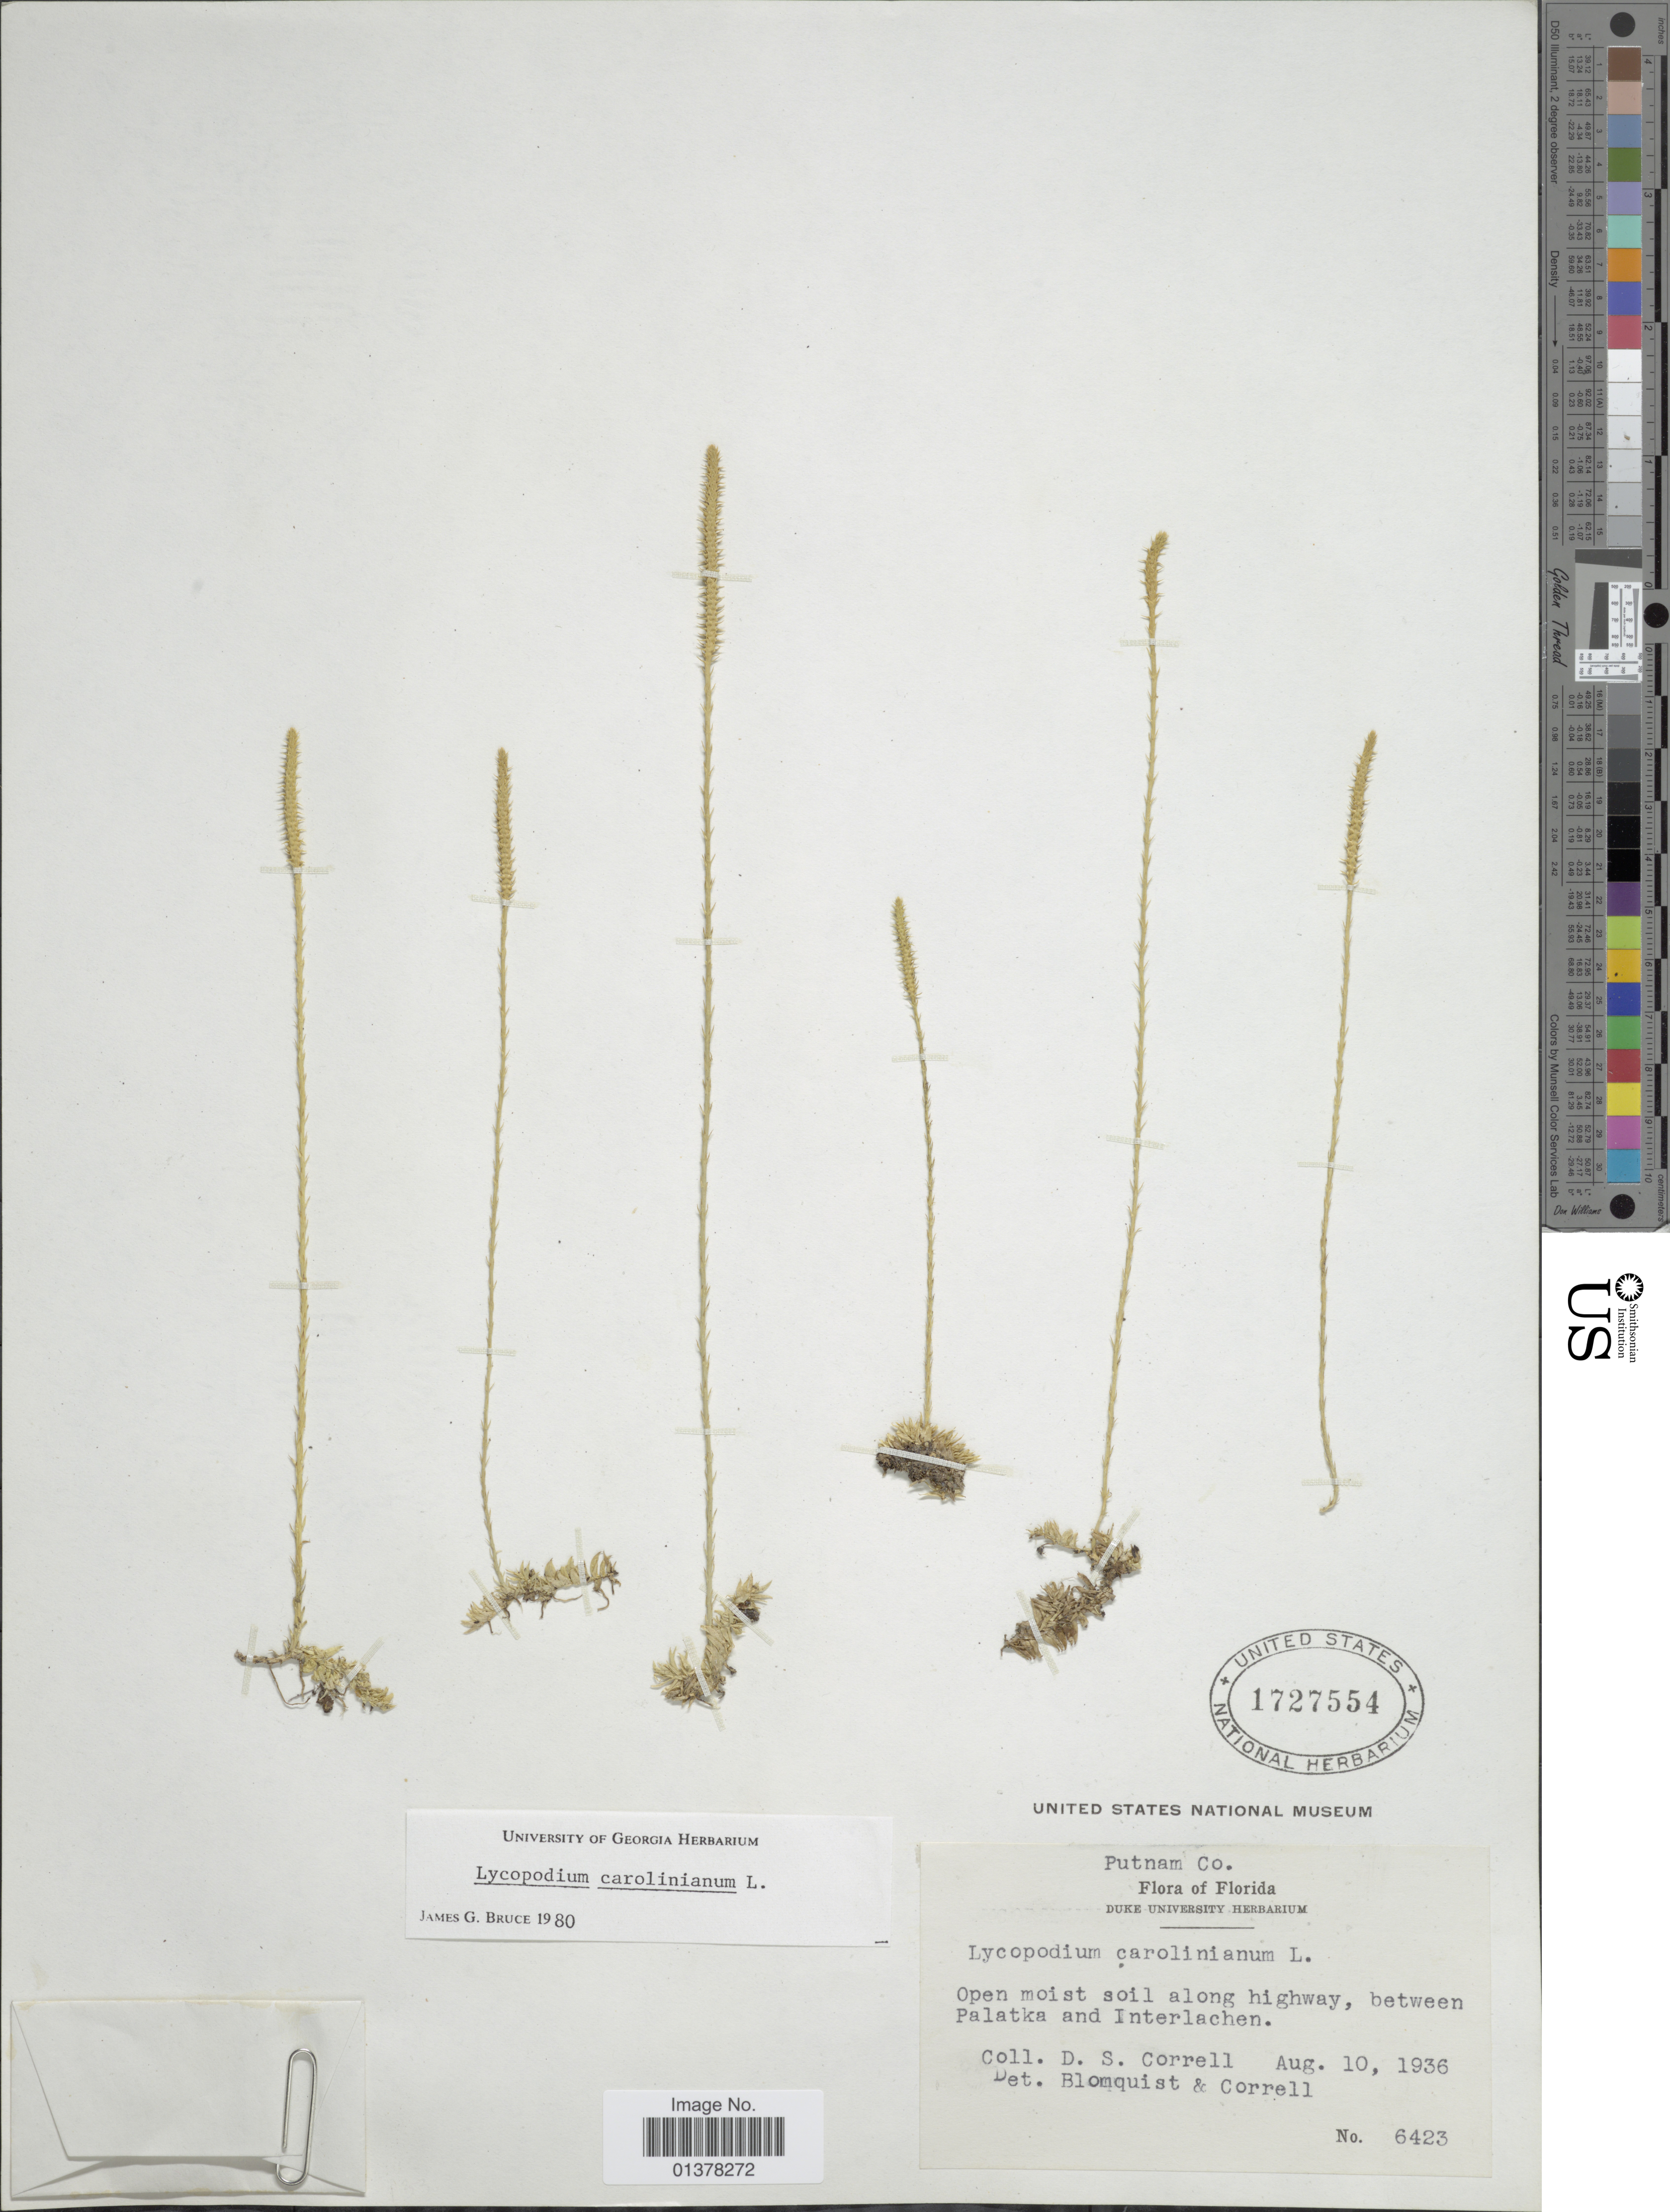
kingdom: Plantae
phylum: Tracheophyta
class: Lycopodiopsida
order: Lycopodiales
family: Lycopodiaceae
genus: Pseudolycopodiella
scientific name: Pseudolycopodiella caroliniana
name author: (L.) Holub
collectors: D. S. Correll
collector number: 6423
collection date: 1936-08-10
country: United States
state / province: Florida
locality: Open moist soil along highway, between Palatka and Interlachen, Putnam Co.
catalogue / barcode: US 1727554